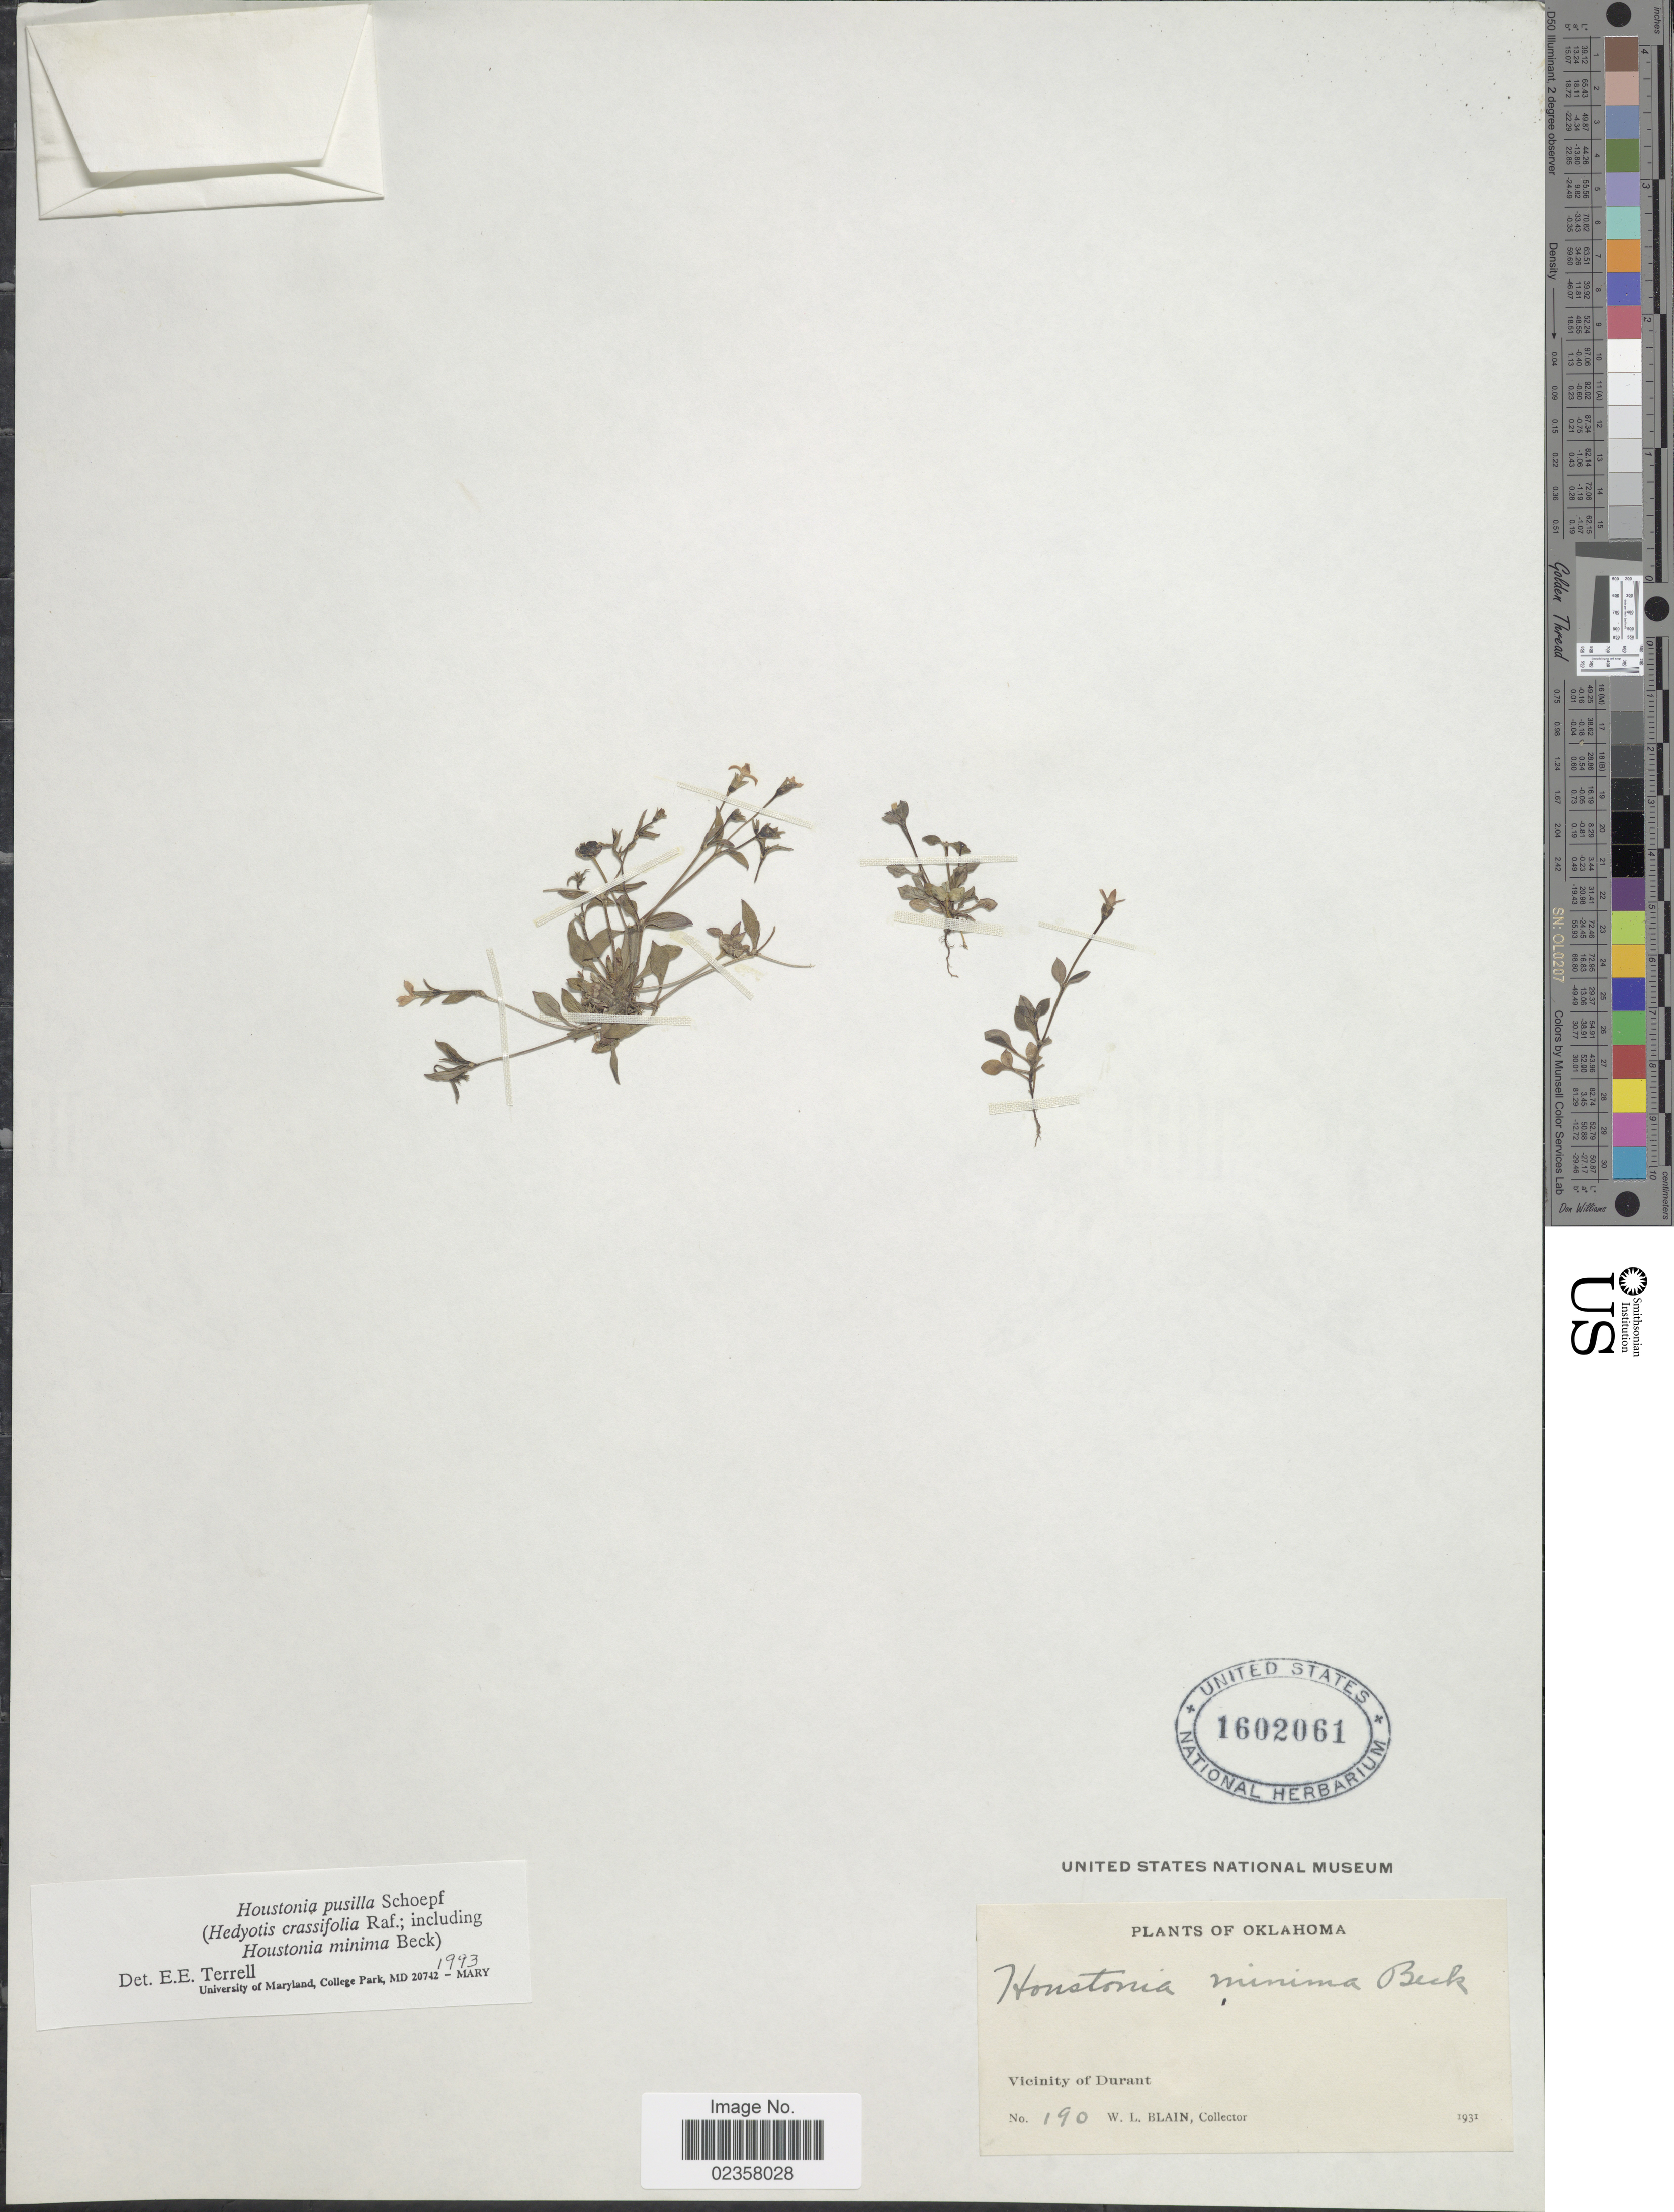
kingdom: Plantae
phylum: Tracheophyta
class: Magnoliopsida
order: Gentianales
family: Rubiaceae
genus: Houstonia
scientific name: Houstonia pusilla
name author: Schoepf.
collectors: W. Blain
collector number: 190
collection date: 1931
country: United States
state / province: Oklahoma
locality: Vicinity of Durant.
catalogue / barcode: US 1602061